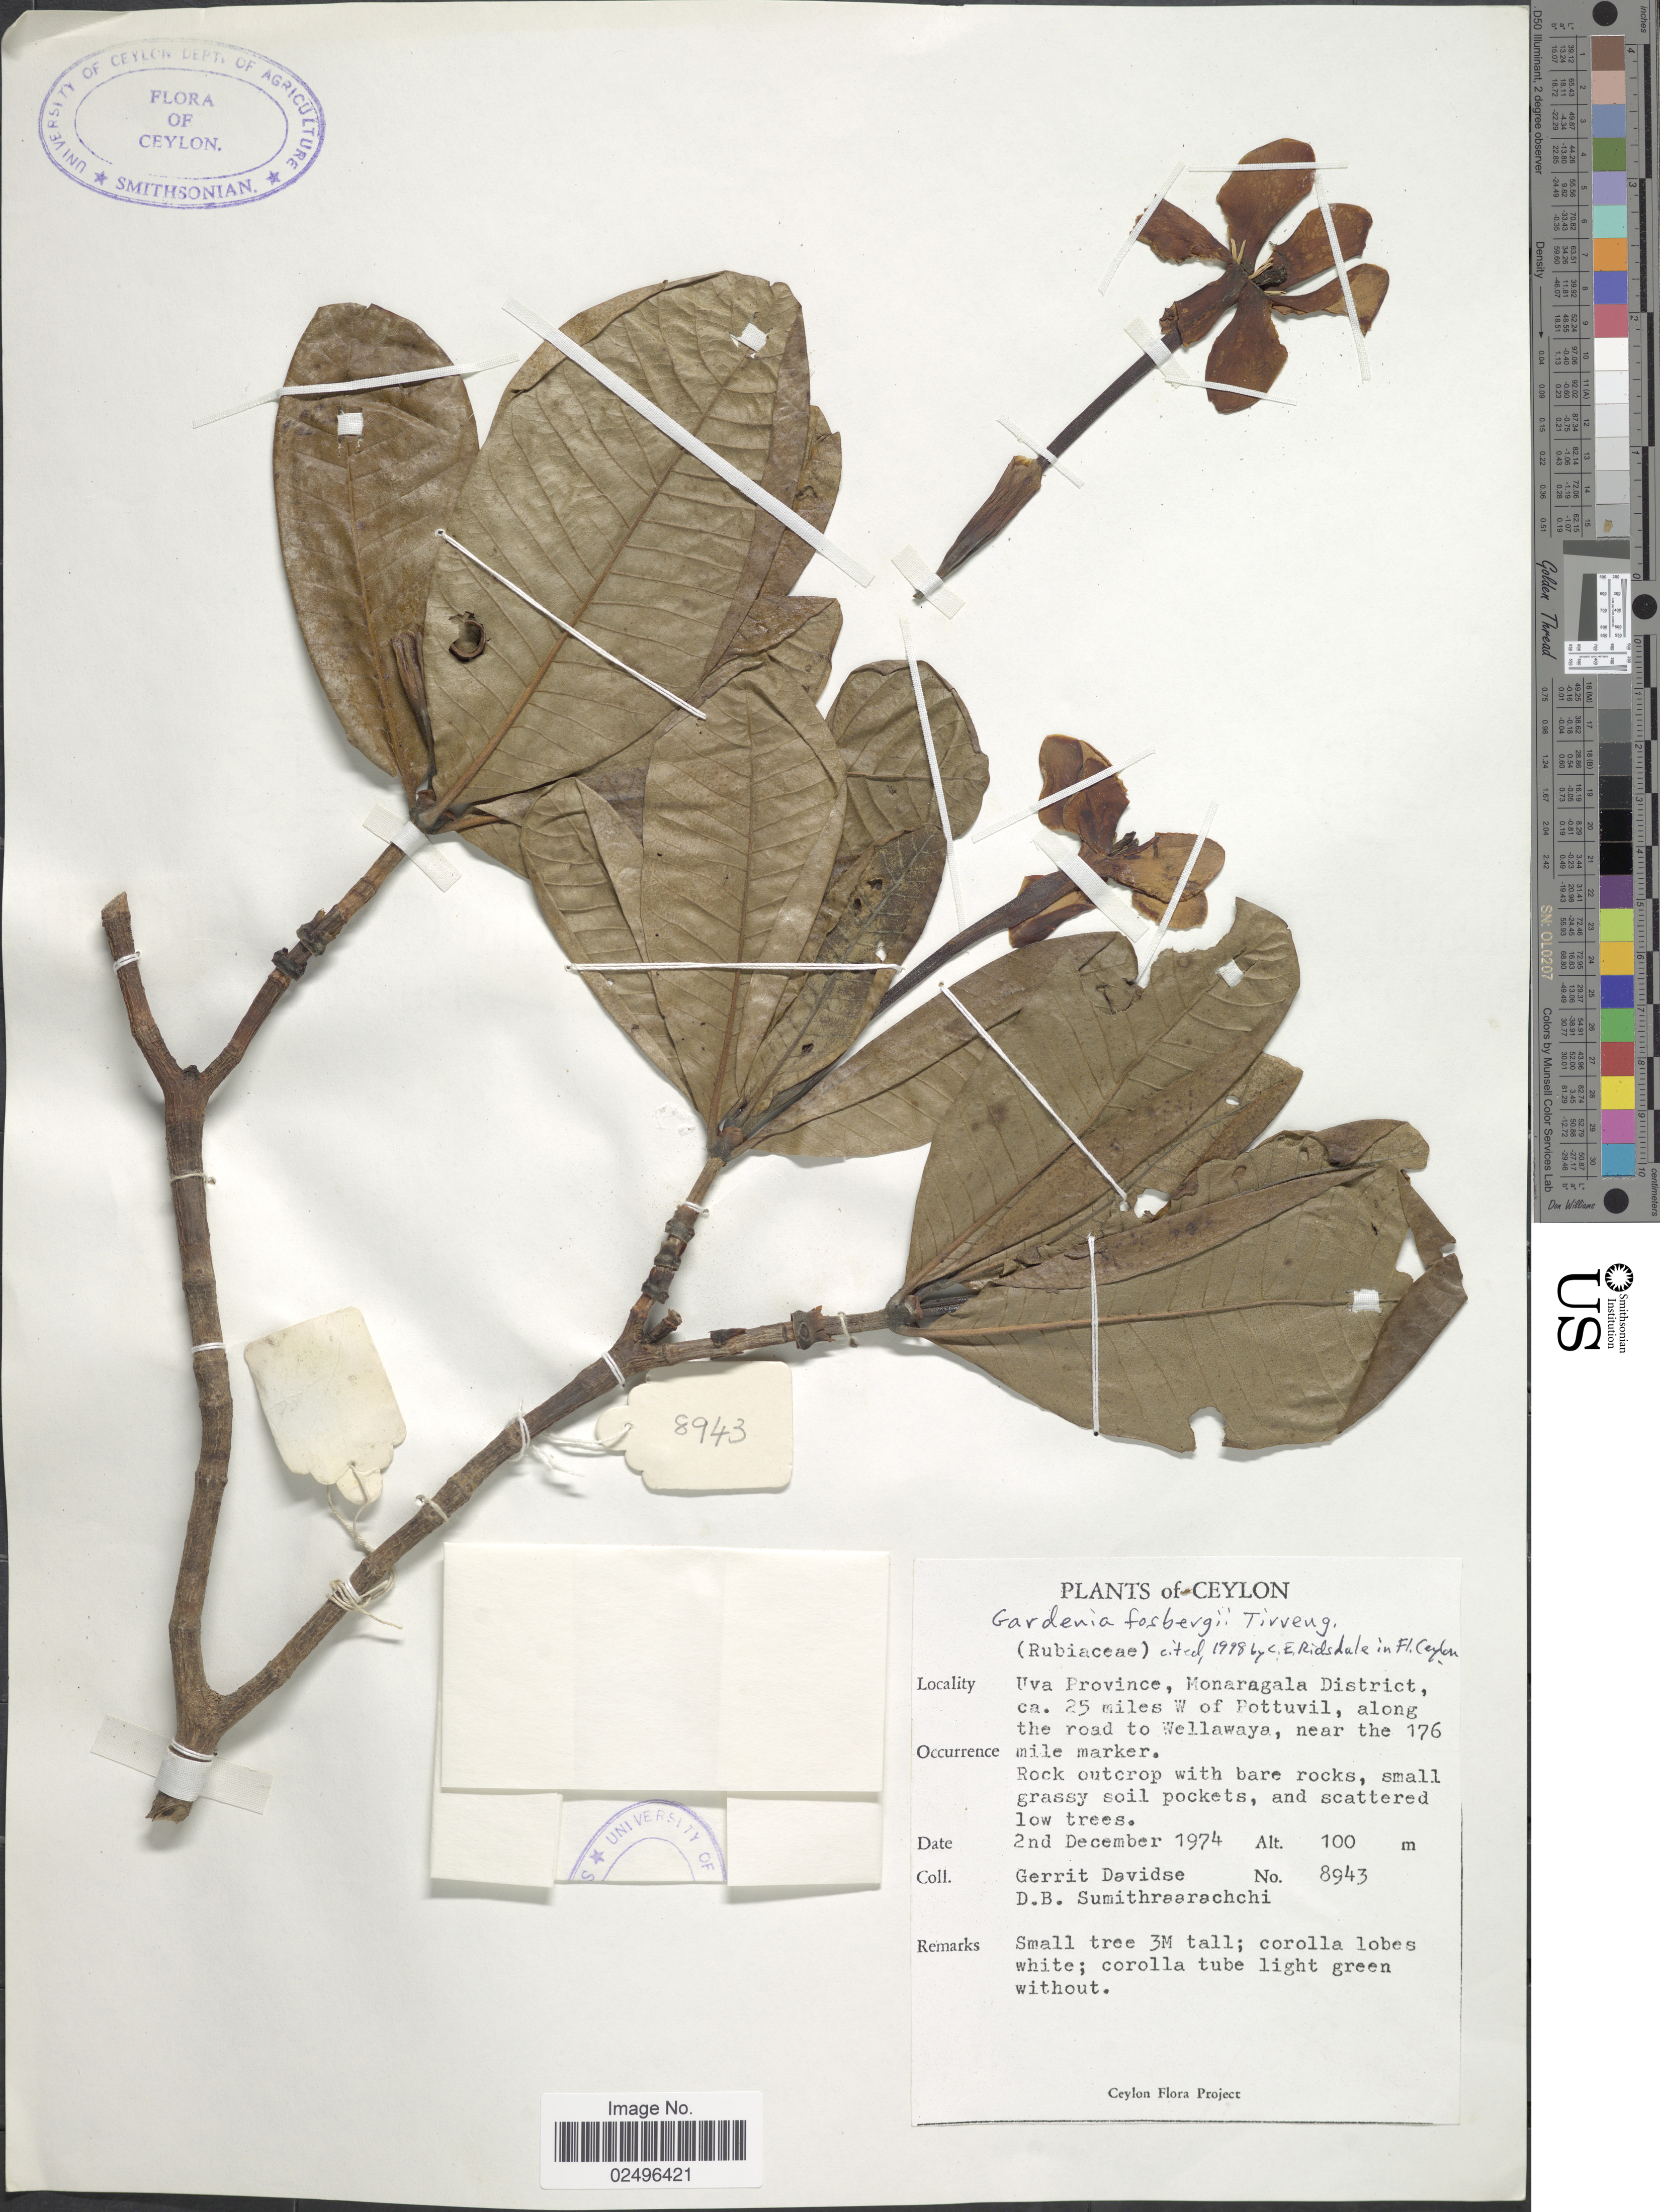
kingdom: Plantae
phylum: Tracheophyta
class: Magnoliopsida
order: Gentianales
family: Rubiaceae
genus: Gardenia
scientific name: Gardenia fosbergii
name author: Tirveng.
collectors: G. Davidse & D. B. Sumithraarachchi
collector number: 8943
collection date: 1974-12-02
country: Sri Lanka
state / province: Uva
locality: Uva Province, Monaragala District, 25 miles W of Pottuvil, along the road to Wellawaya, near the 176, Ceylon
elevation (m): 100